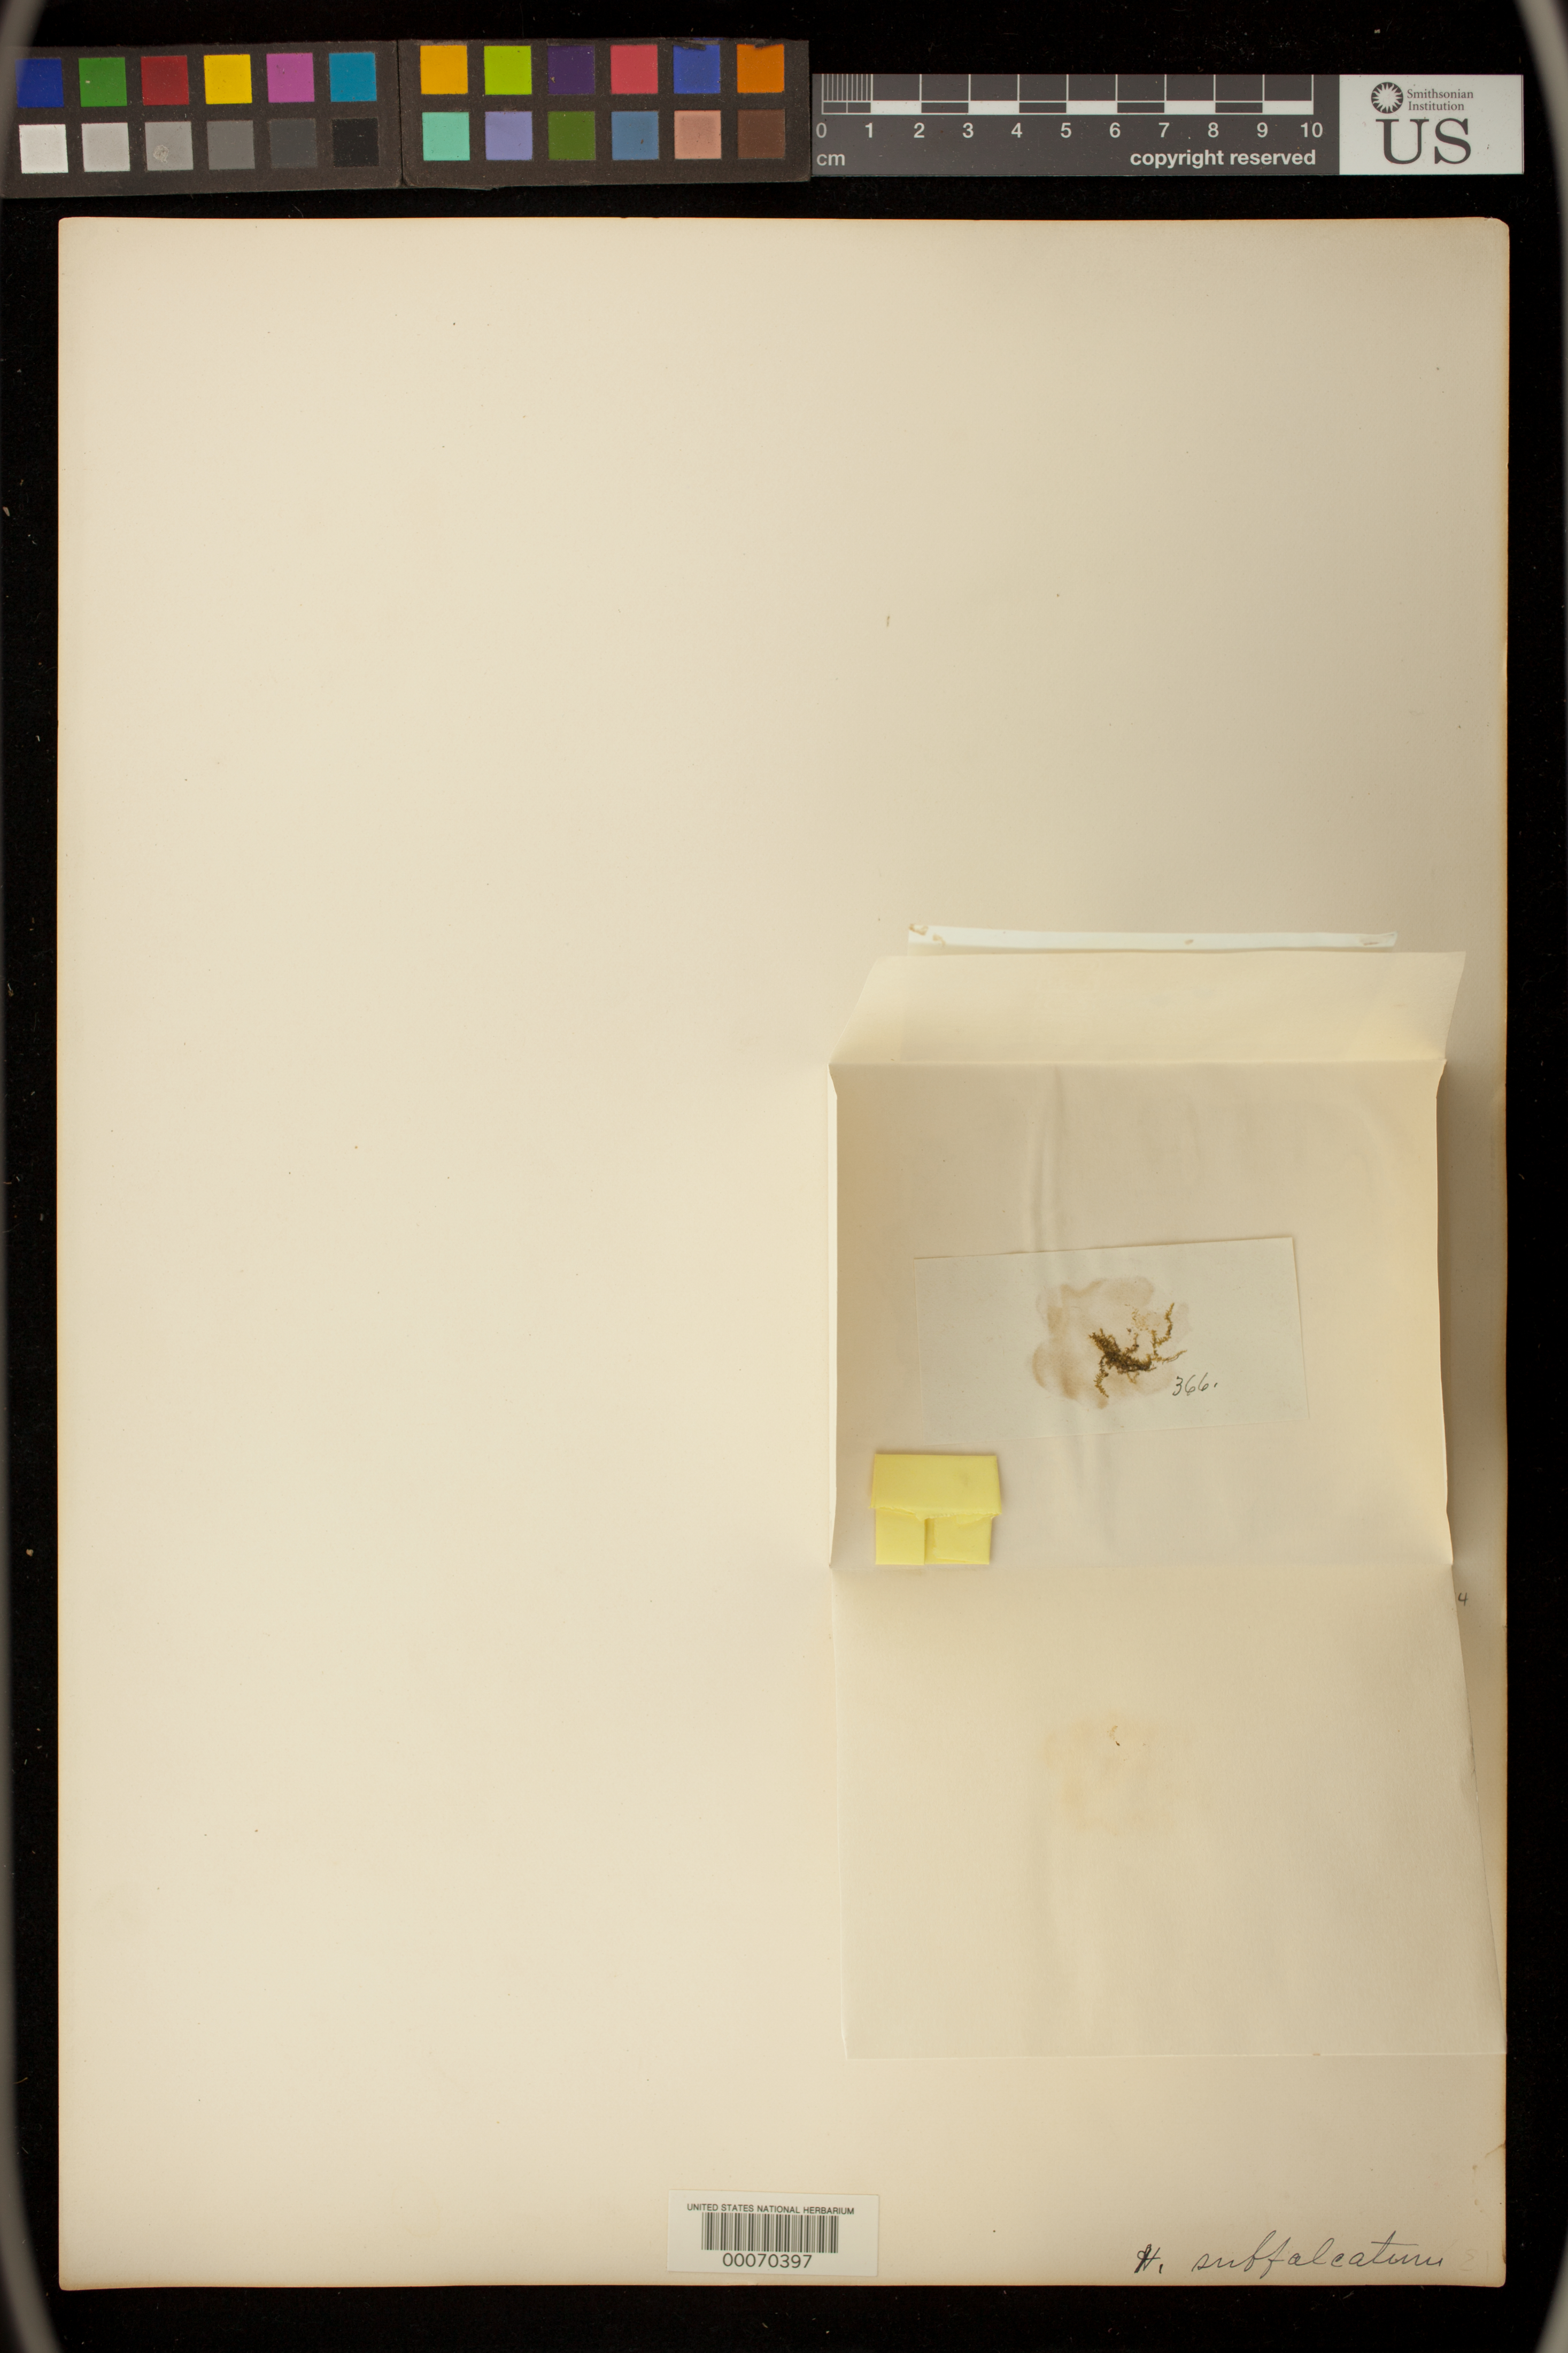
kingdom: Plantae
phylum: Bryophyta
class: Bryopsida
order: Hypnales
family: Plagiotheciaceae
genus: Plagiothecium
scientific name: Plagiothecium subfalcatum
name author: Austin in Sull.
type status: Isotype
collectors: C. F. Austin & T. P. James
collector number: Aust. Musci Appalach. 366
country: United States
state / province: New Jersey / New York / Pennsylvania